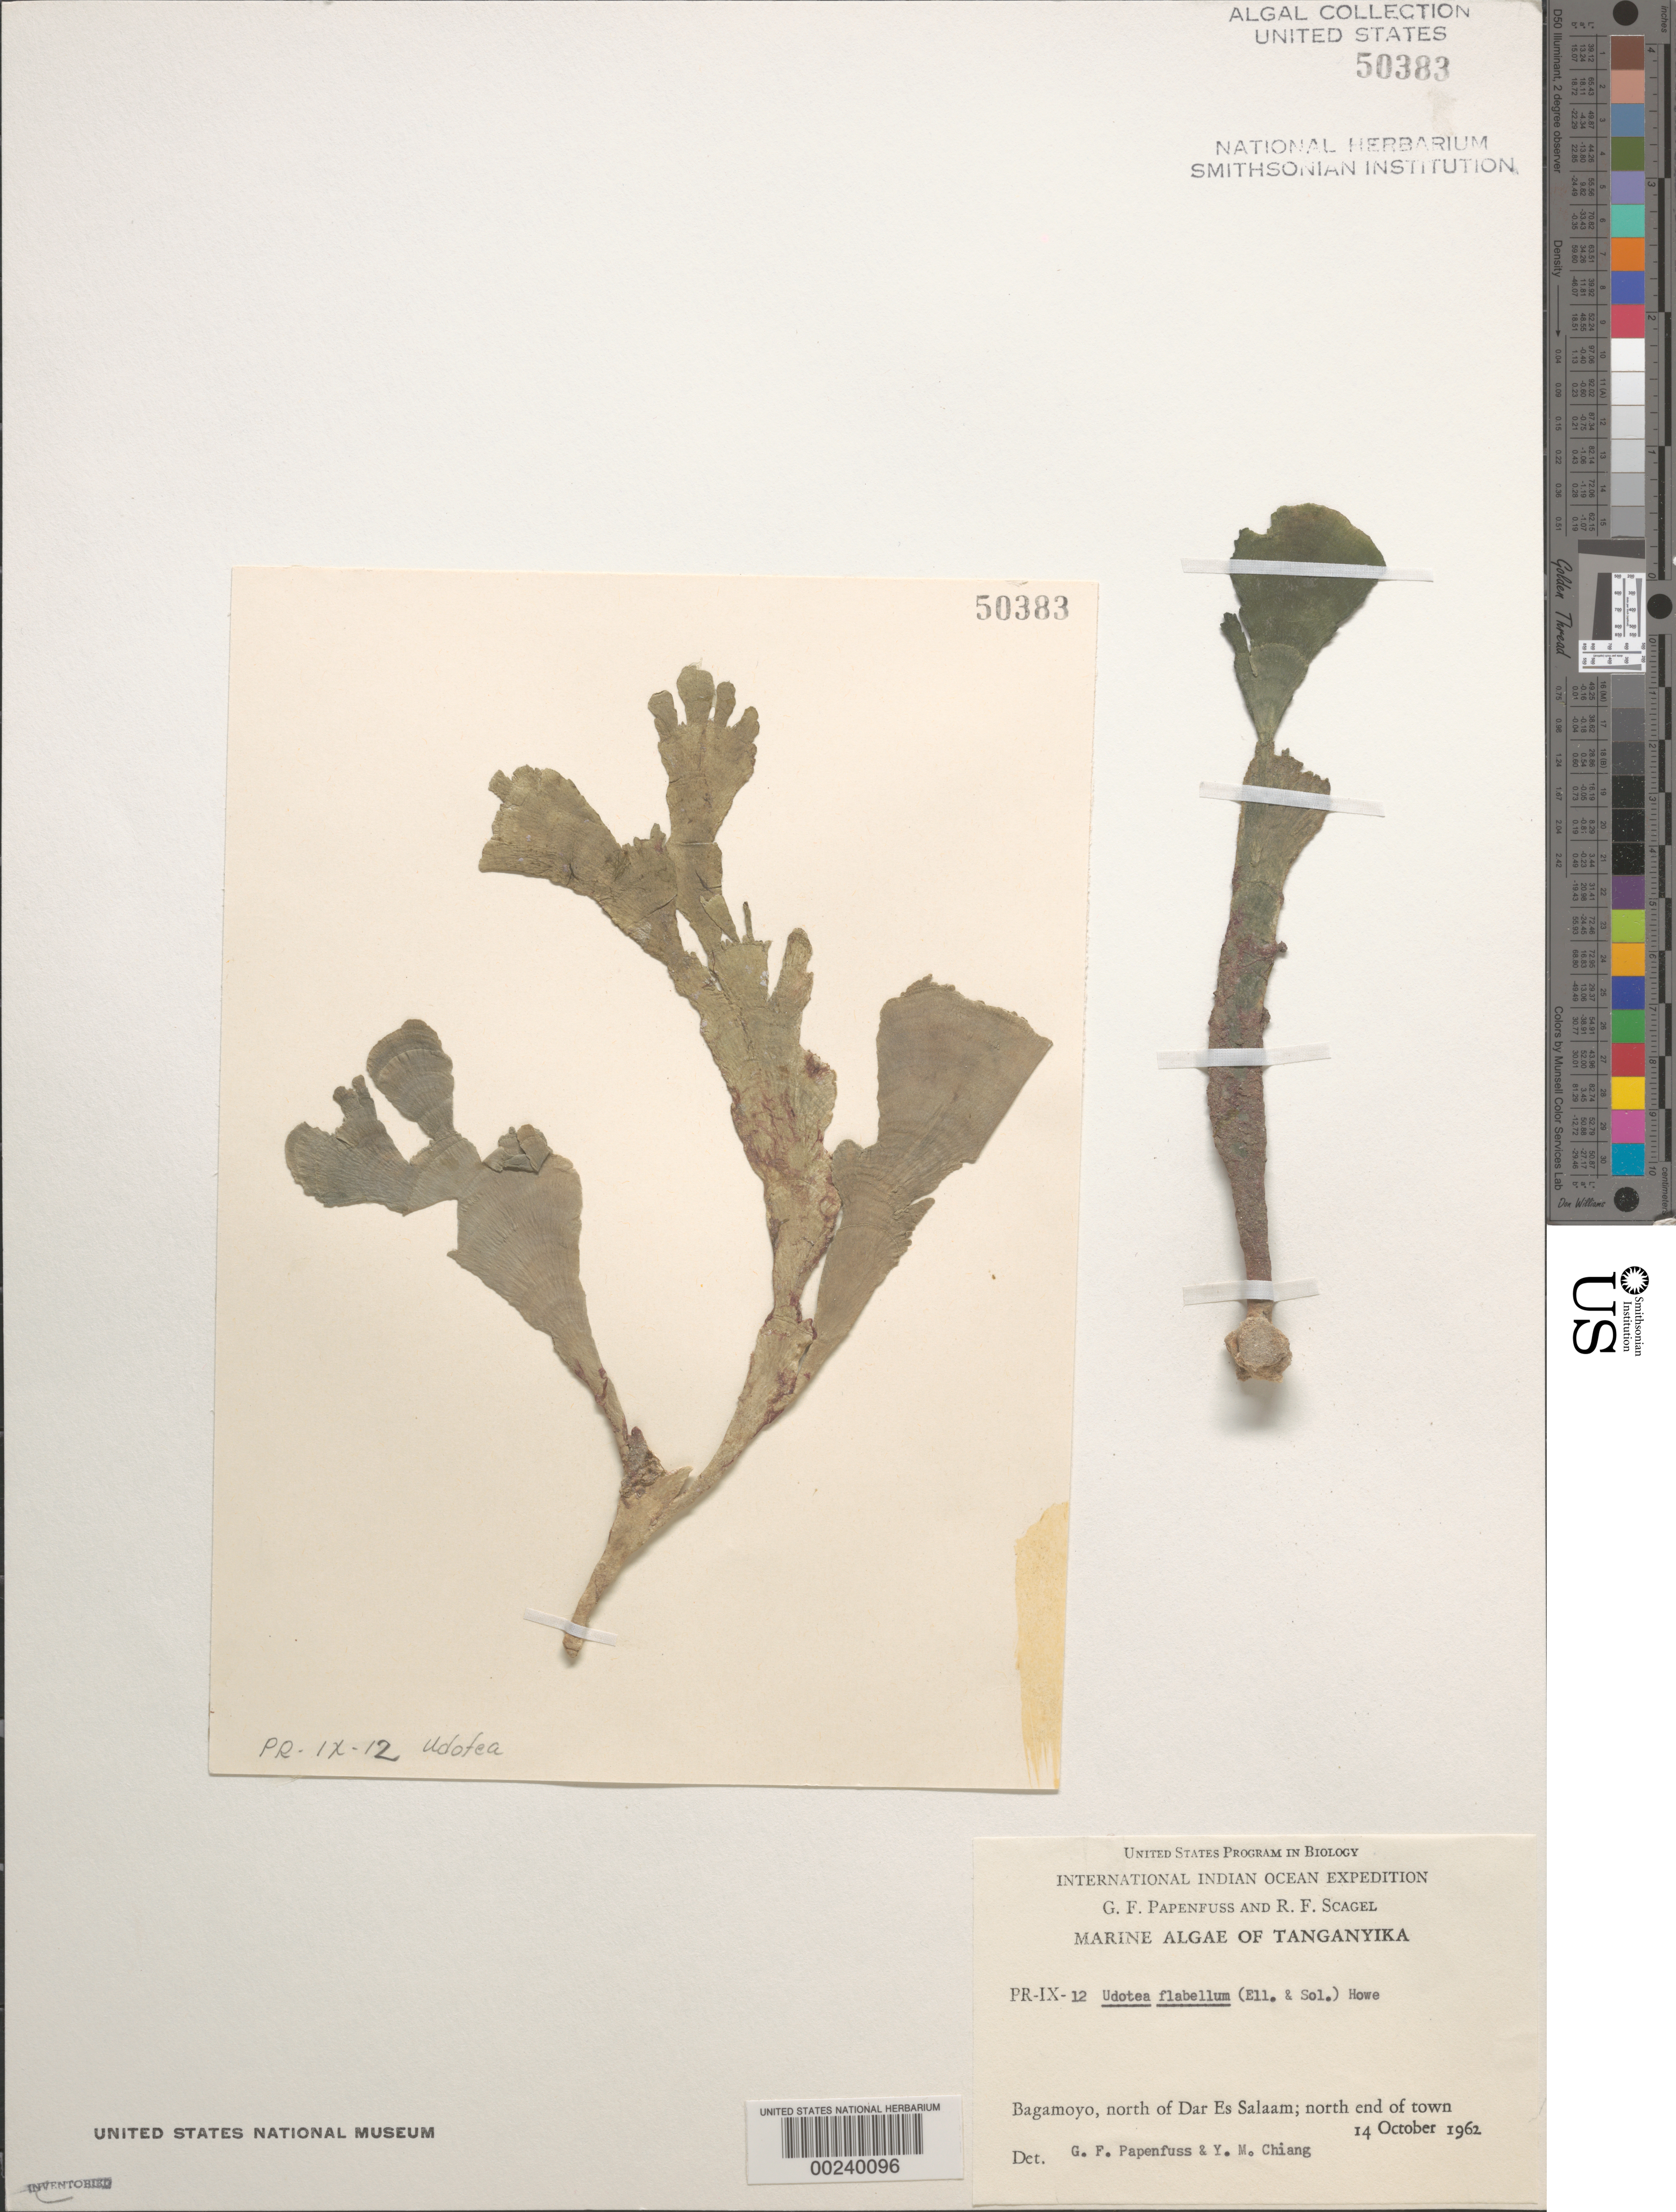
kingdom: Plantae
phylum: Chlorophyta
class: Ulvophyceae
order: Bryopsidales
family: Udoteaceae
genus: Udotea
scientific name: Udotea flabellum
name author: (J. Ellis & Sol.) M. Howe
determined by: Papenfuss, G. F.; Chiang, Y. M.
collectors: G. Papenfuss & R. F. Scagel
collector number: PR-IX-12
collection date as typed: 14 Oct 1962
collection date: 1962-10-14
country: Tanzania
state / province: Pwani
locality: Bagamoyo, north of Dar Es Salaam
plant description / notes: International Indian Ocean Expedition, 1962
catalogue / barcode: US 50383